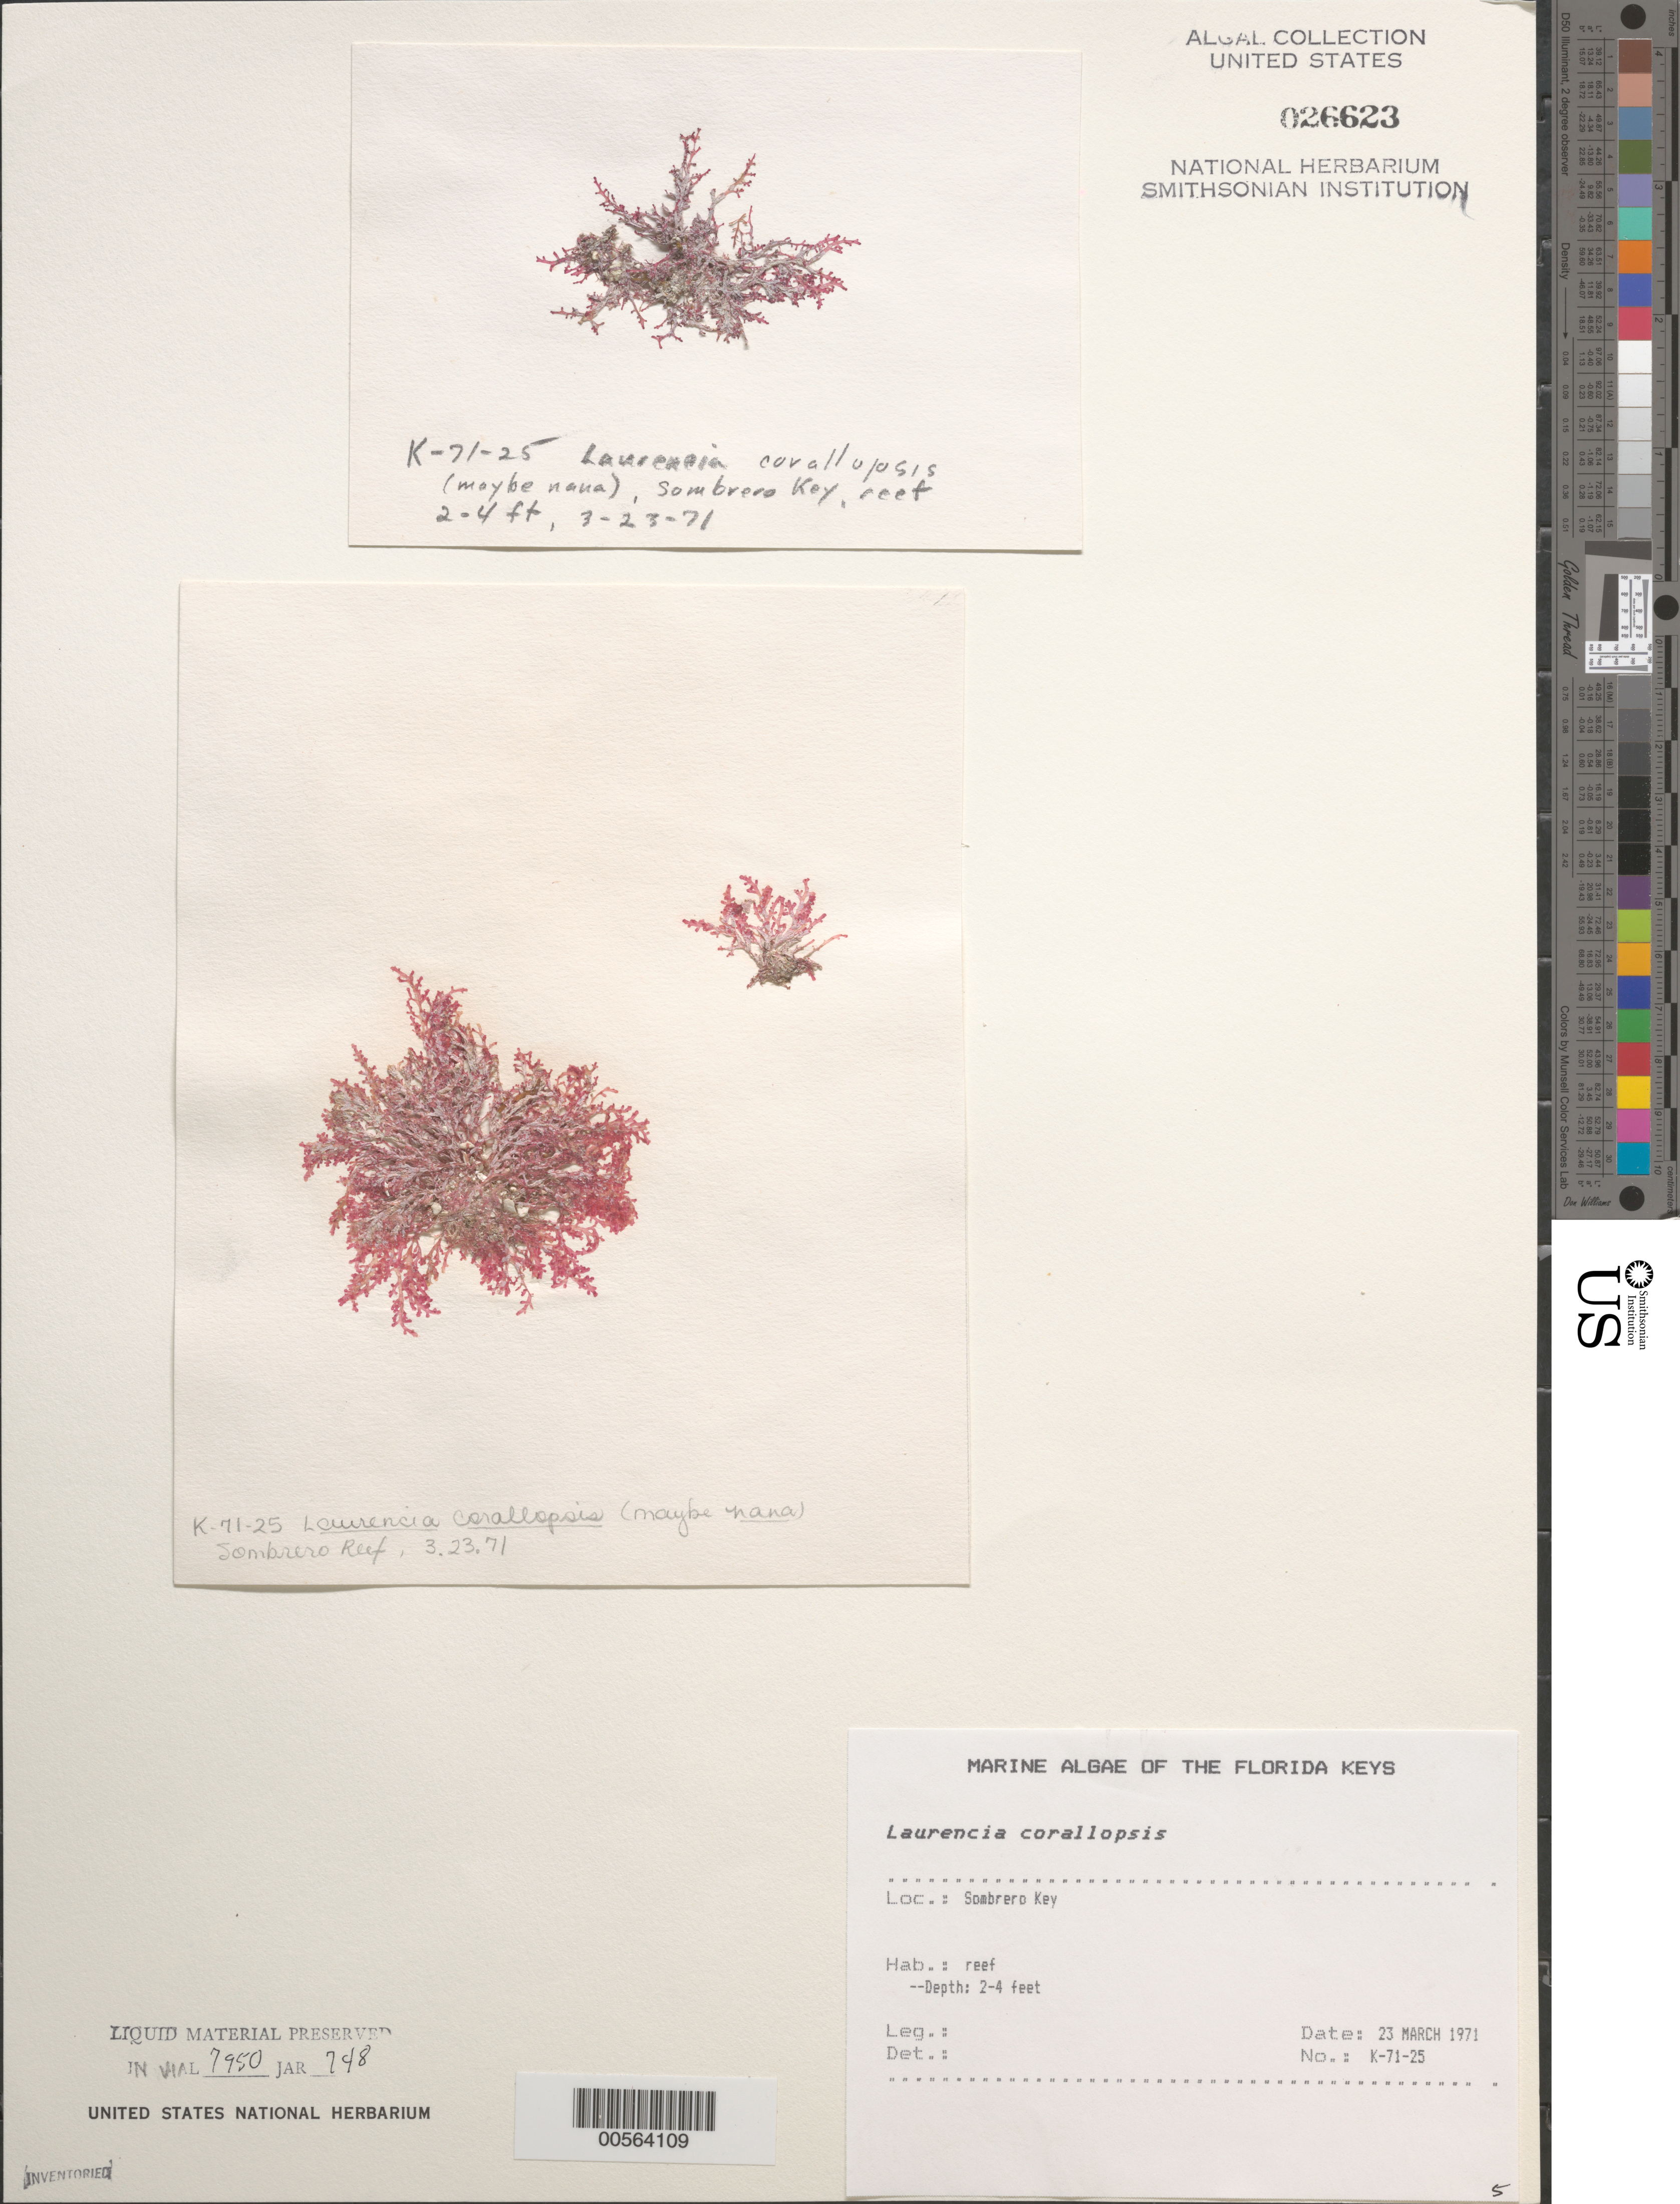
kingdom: Plantae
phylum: Rhodophyta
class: Florideophyceae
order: Ceramiales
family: Rhodomelaceae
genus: Palisada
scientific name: Palisada corallopsis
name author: (Montagne) Sentíes et al.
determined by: Algae name updating Project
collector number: K-71-25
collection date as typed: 23 Mar 1971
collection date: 1971-03-23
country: United States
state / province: Florida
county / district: Monroe County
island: Sombrero Key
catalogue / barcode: US 26623